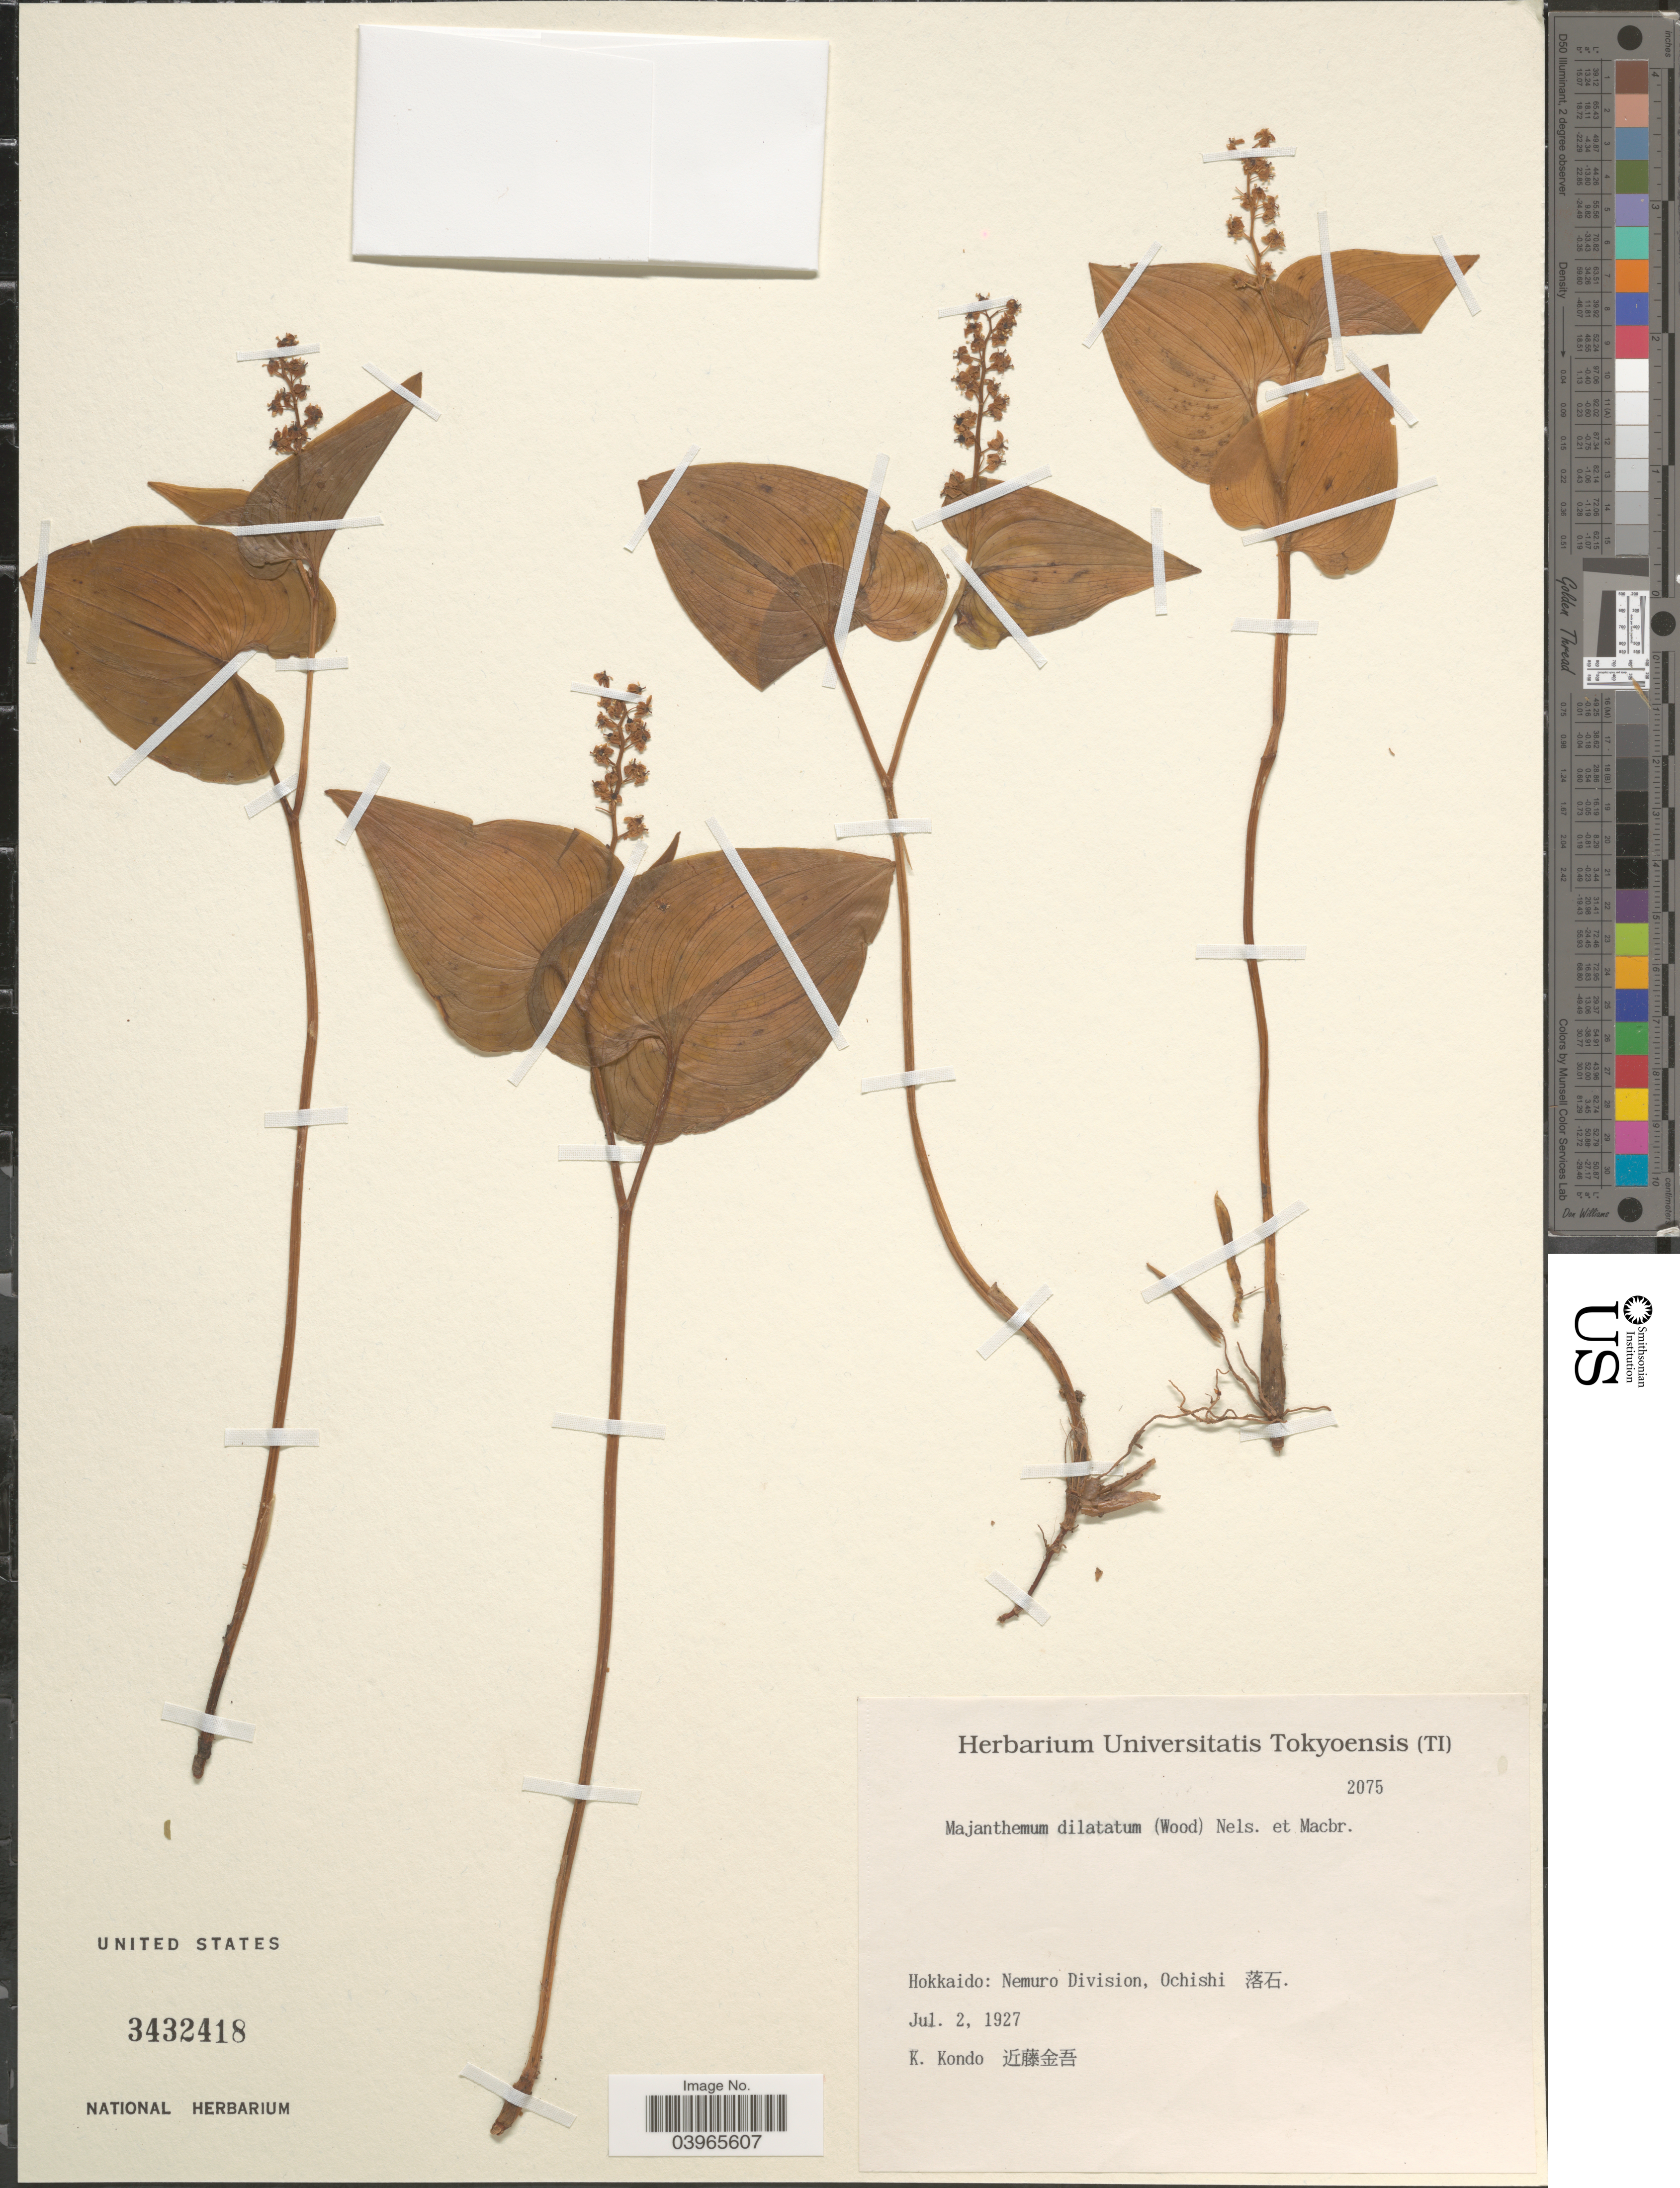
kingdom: Plantae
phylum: Tracheophyta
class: Liliopsida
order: Asparagales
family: Asparagaceae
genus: Maianthemum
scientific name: Maianthemum dilatatum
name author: (Alph. Wood) A. Nelson & J.F. Macbr.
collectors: K. Kondo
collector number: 2075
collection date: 1927-07-02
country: Japan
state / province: Hokkaidō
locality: Nemuro Division, Ochishi X.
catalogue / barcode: US 3432418